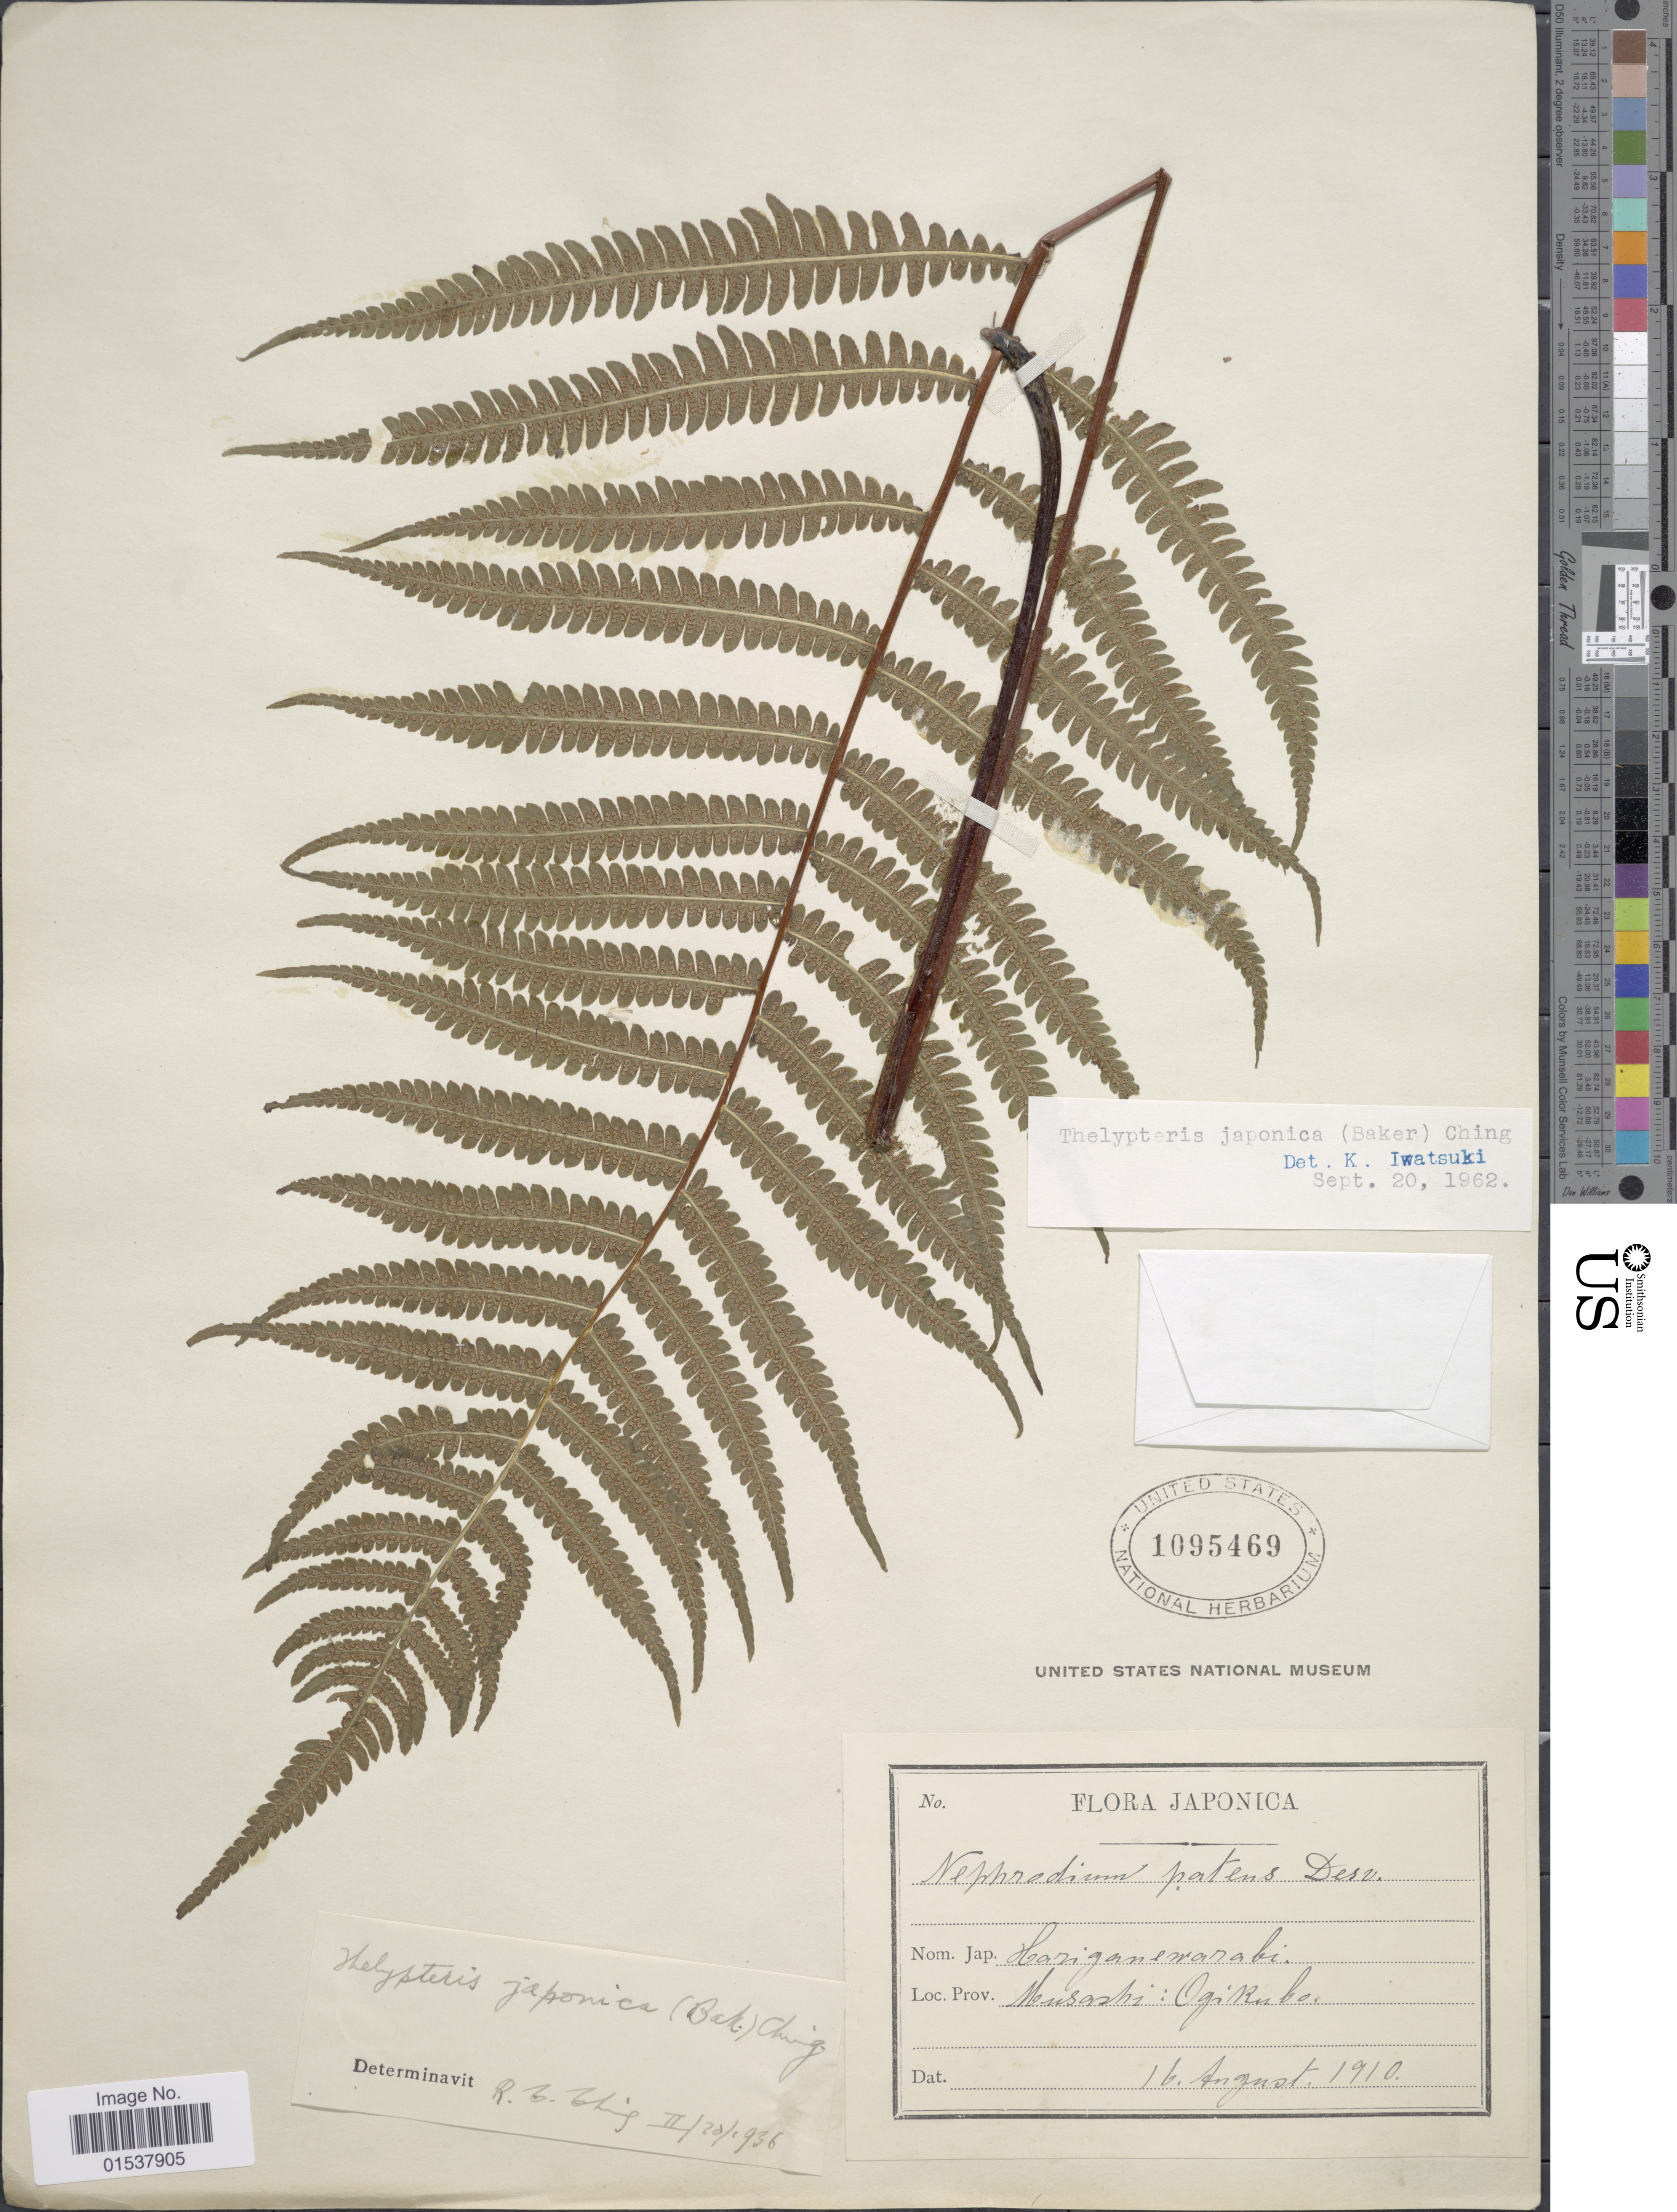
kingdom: Plantae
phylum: Tracheophyta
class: Polypodiopsida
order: Polypodiales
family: Thelypteridaceae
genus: Parathelypteris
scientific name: Parathelypteris japonica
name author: (Baker) Ching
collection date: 1910-08-16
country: Japan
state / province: Tokyo, Federal City of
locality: Japonica, Musashi: Ogikubo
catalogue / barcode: US 1095469